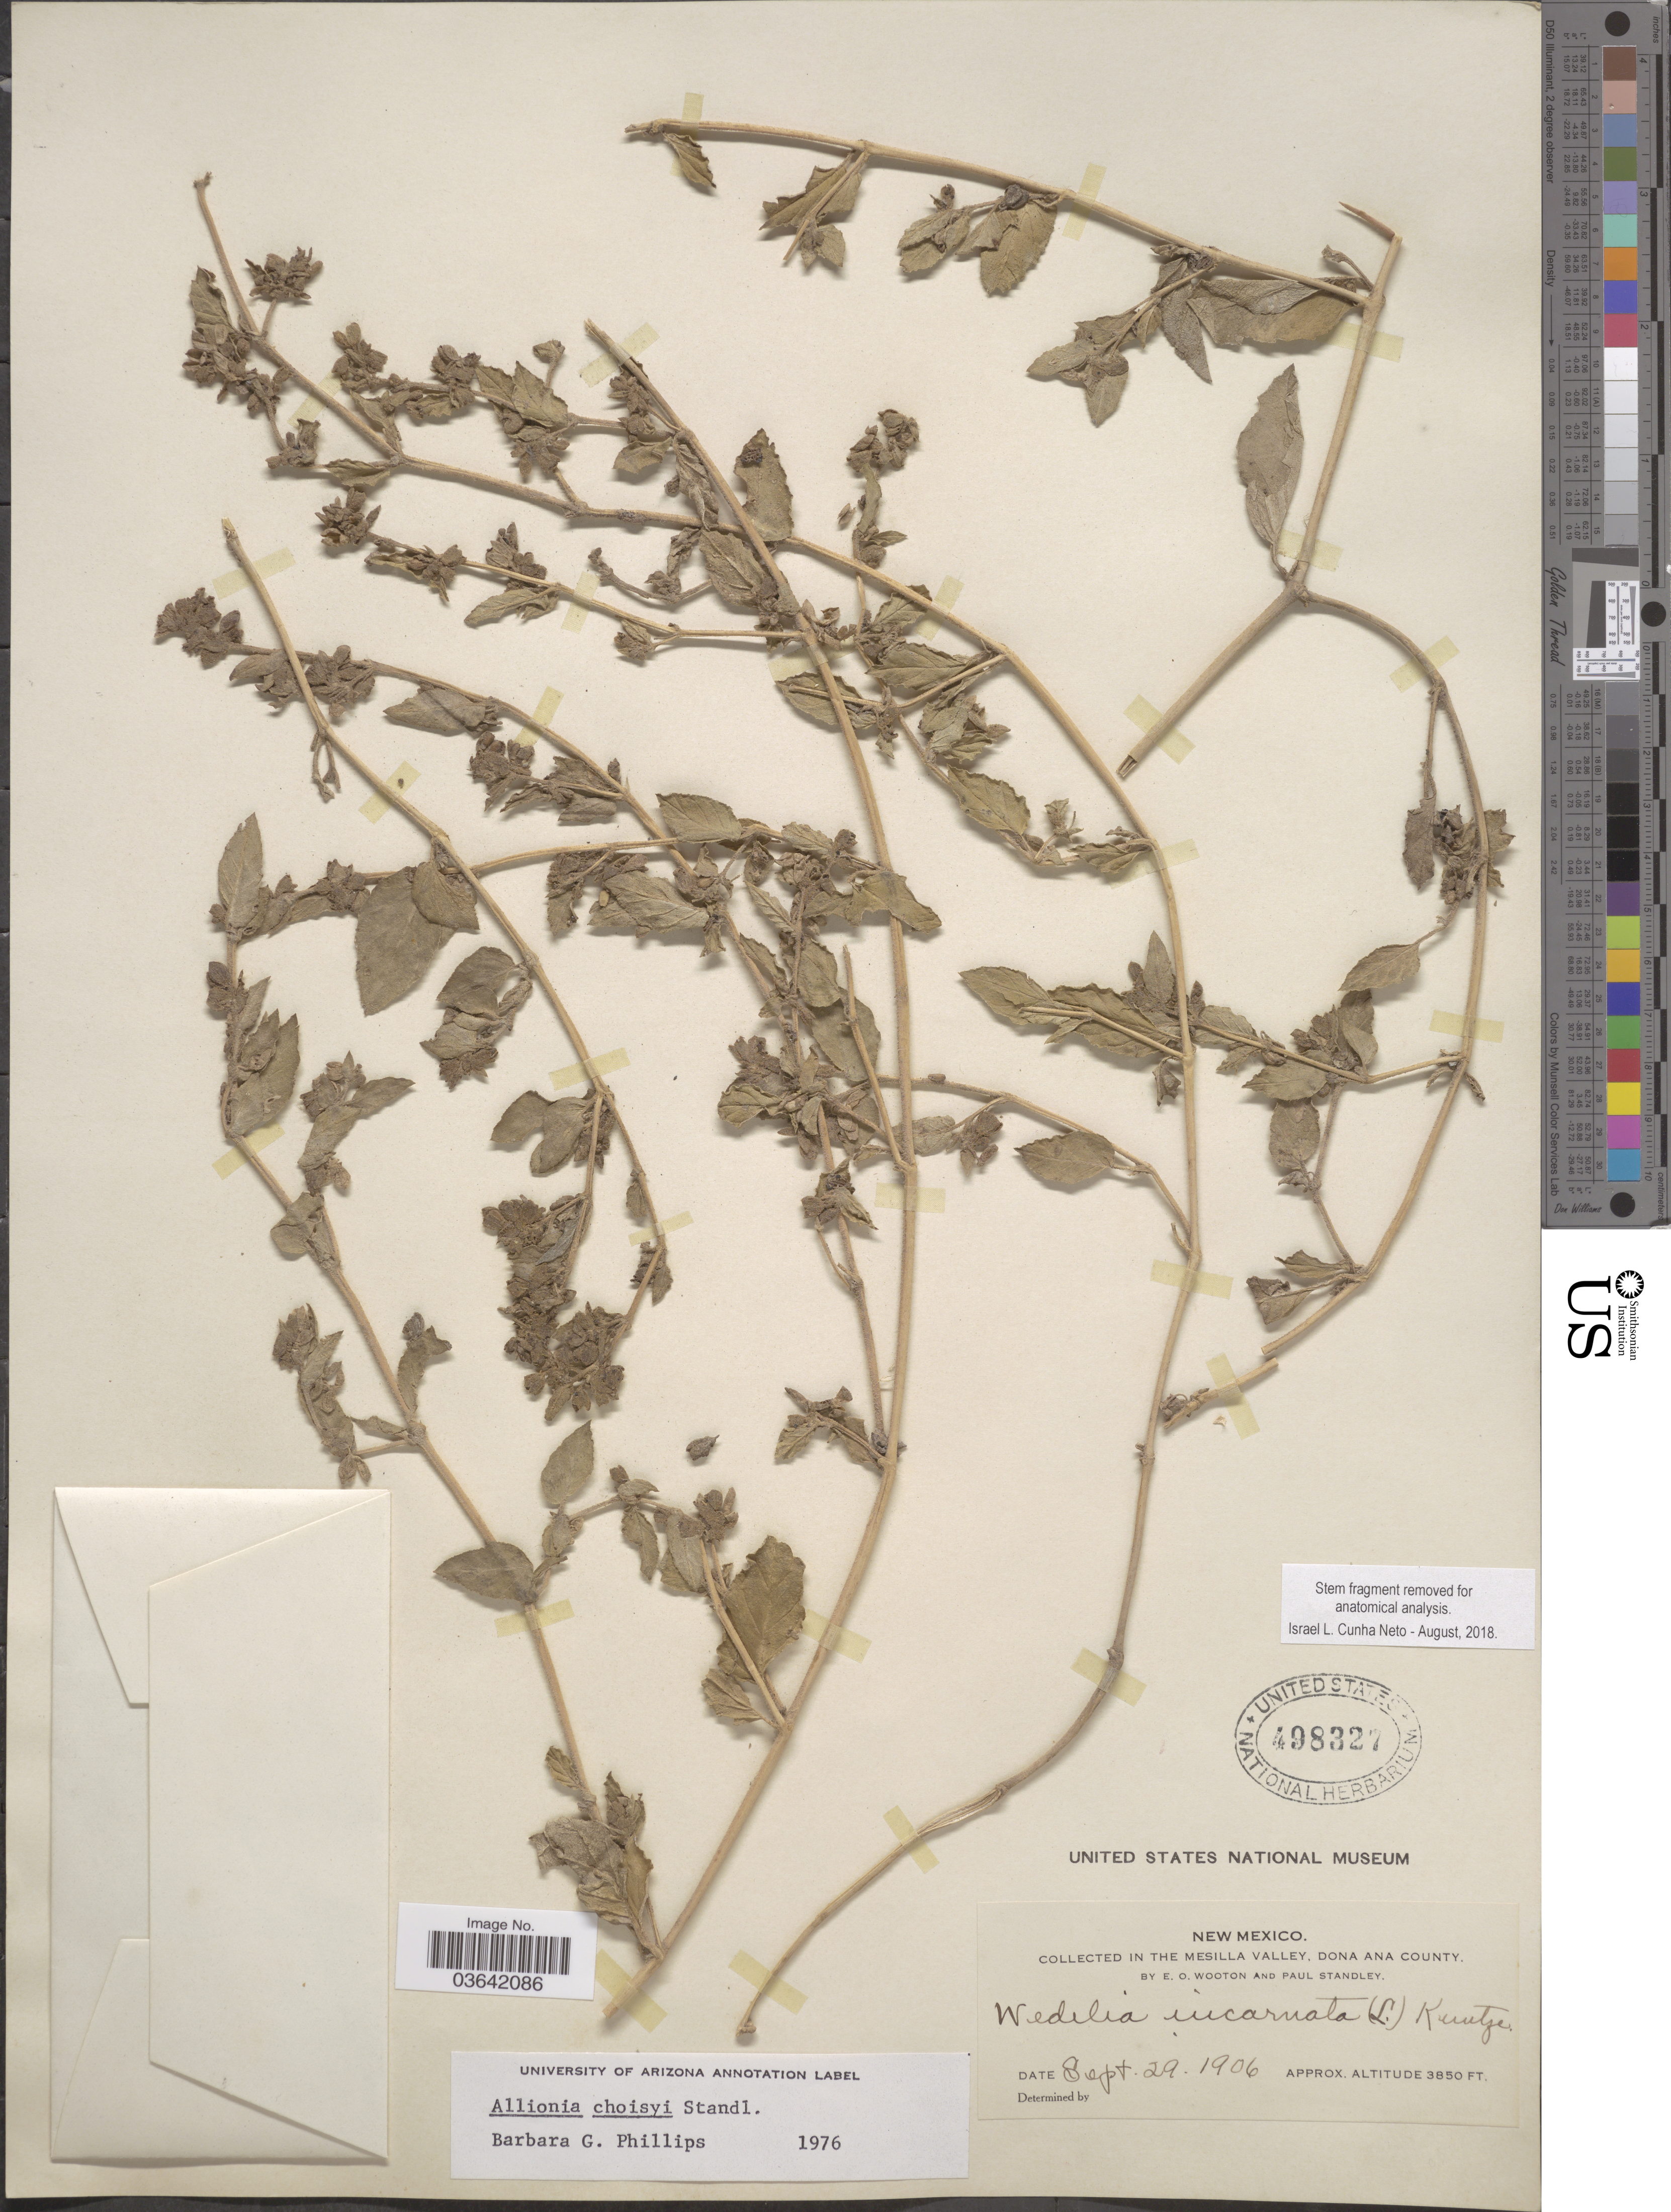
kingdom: Plantae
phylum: Tracheophyta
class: Magnoliopsida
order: Caryophyllales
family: Nyctaginaceae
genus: Allionia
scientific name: Allionia choisyi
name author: Standl.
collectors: E. O. Wooton & P. C. Standley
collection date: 1906-09-29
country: United States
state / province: New Mexico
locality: In the Mesilla Valley, Dona Ana County.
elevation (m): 1173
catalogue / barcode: US 498327